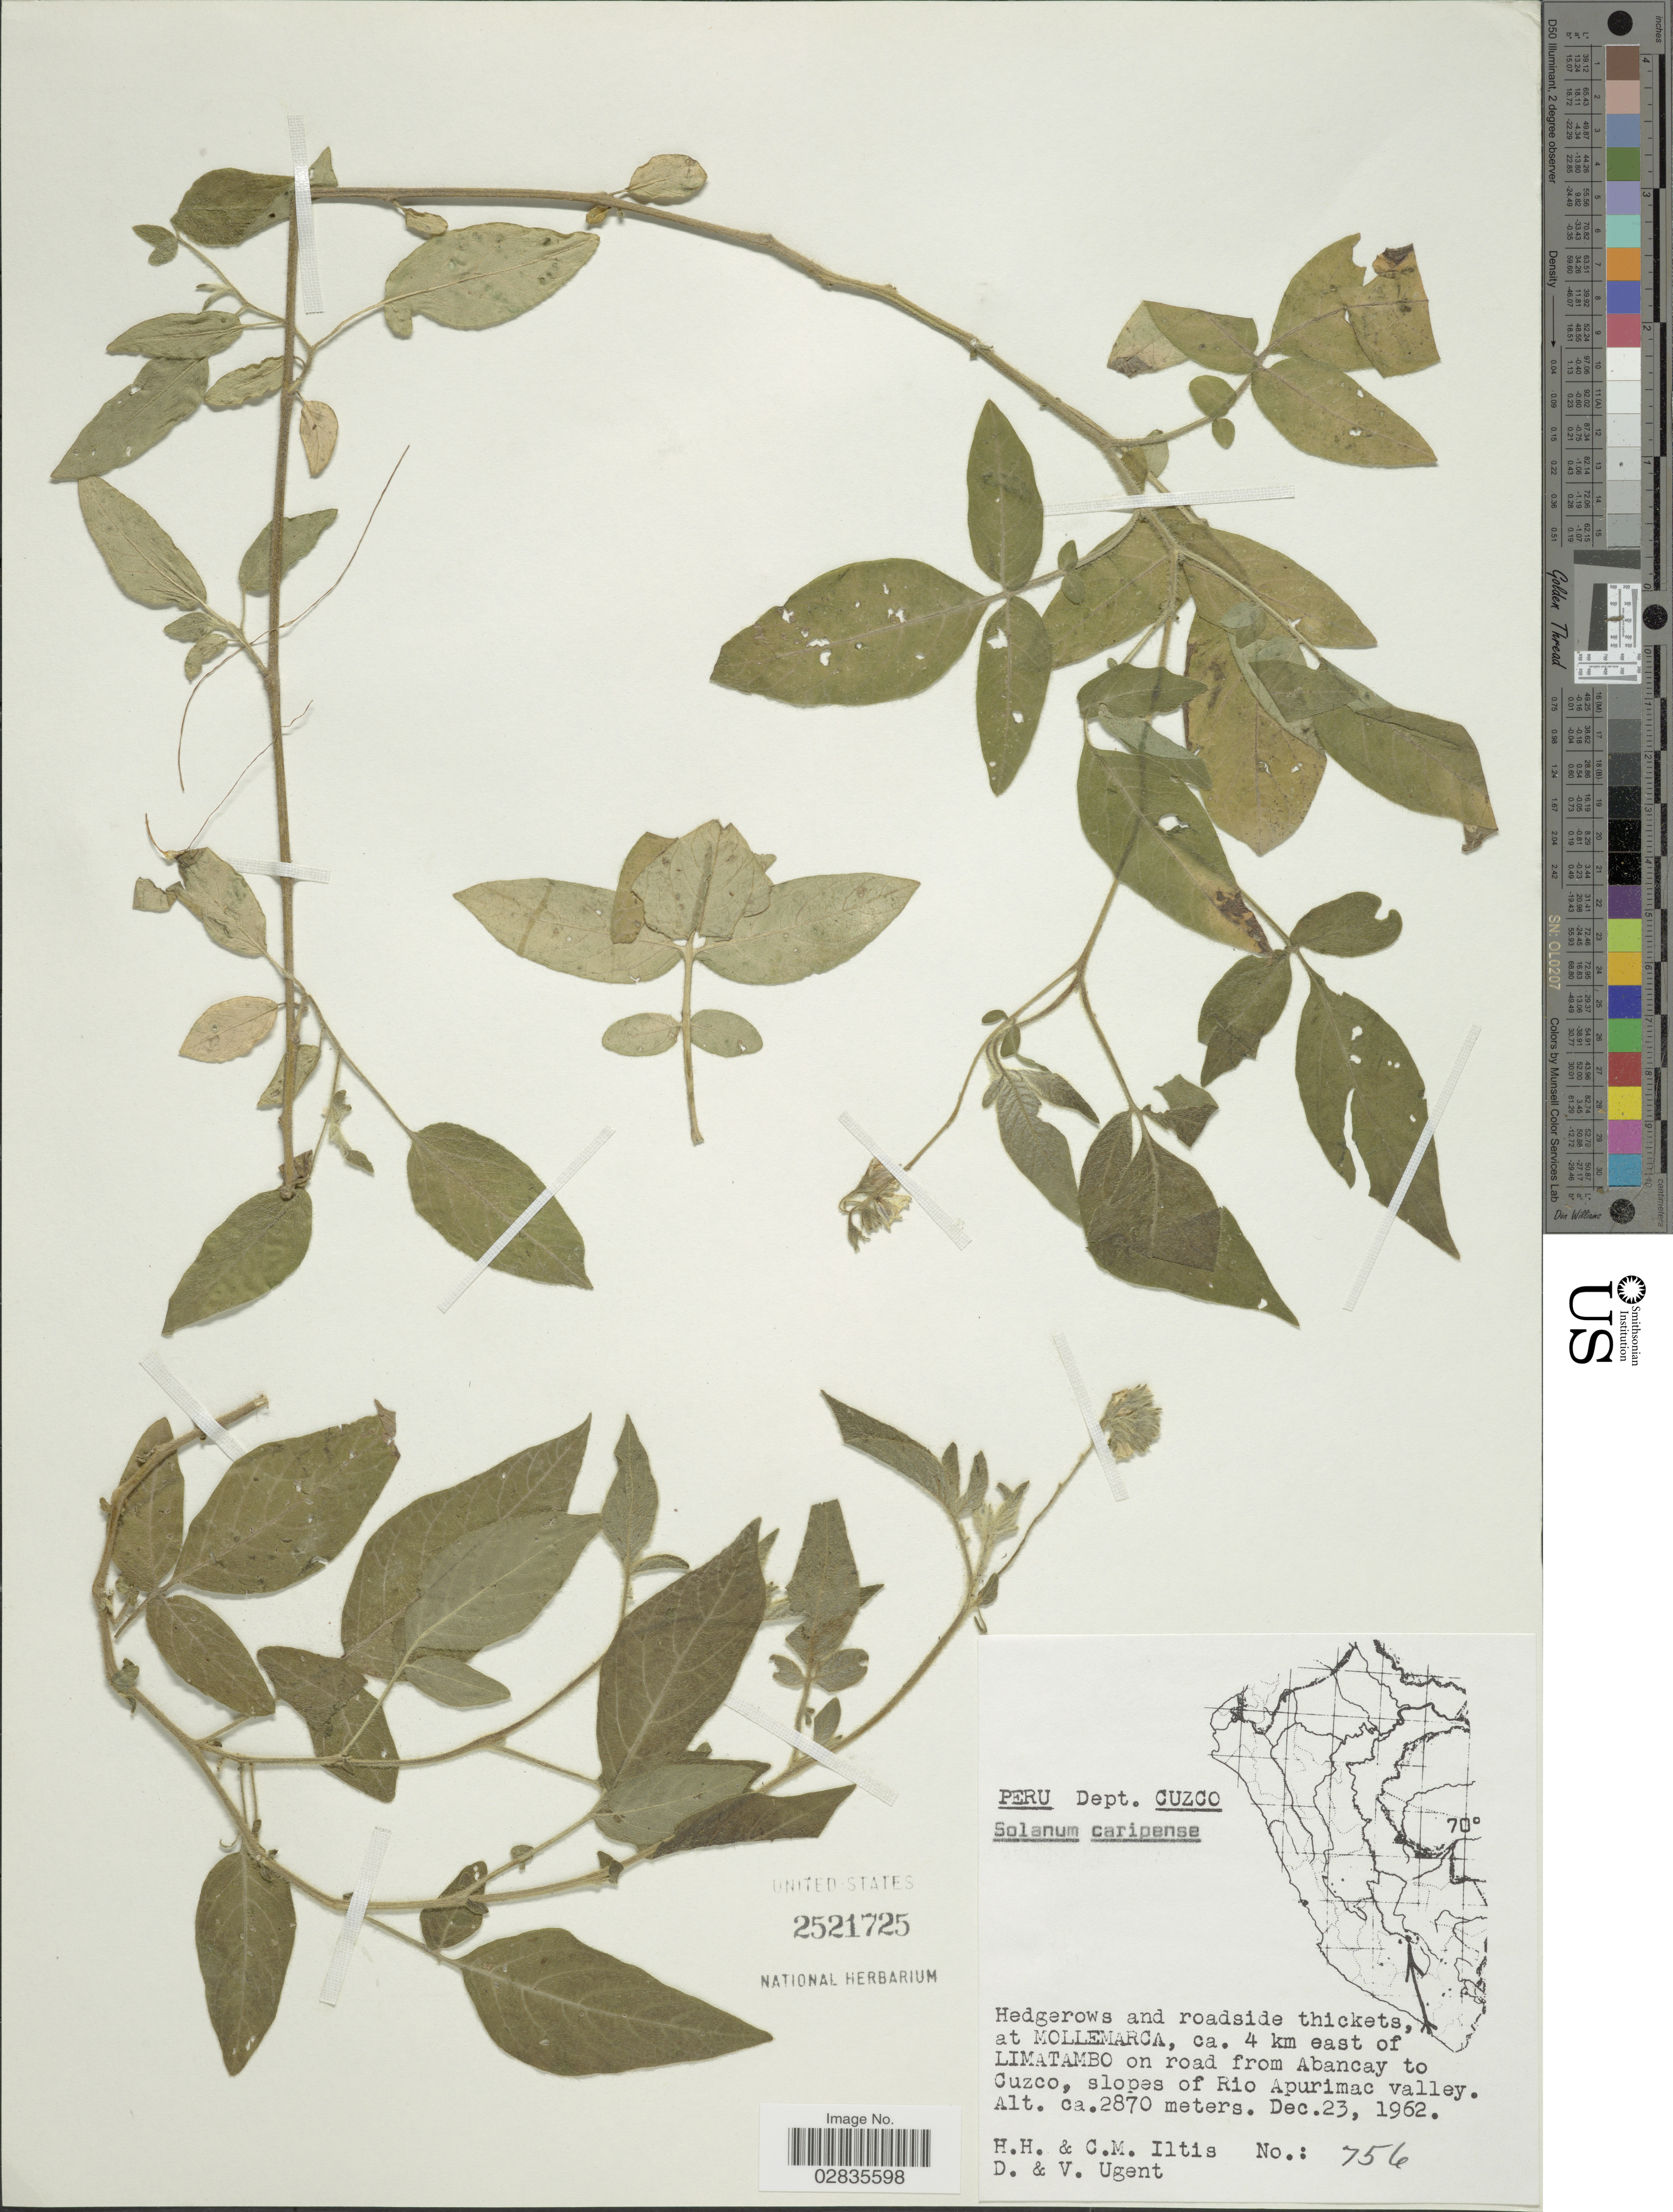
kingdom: Plantae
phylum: Tracheophyta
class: Magnoliopsida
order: Solanales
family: Solanaceae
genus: Solanum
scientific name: Solanum caripense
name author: Humb. & Bonpl. ex Dunal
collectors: H. H. Iltis, C. M Iltis, D. Ugent & V. Ugent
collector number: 756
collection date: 1962-12-23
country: Peru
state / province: Cusco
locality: Dept. Cuzco, at Mollemarca, ca. 4 km east of Limatambo on road from Abancay to Cuzco, slopes of Rio Apurimac valley.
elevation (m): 2870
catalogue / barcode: US 2521725